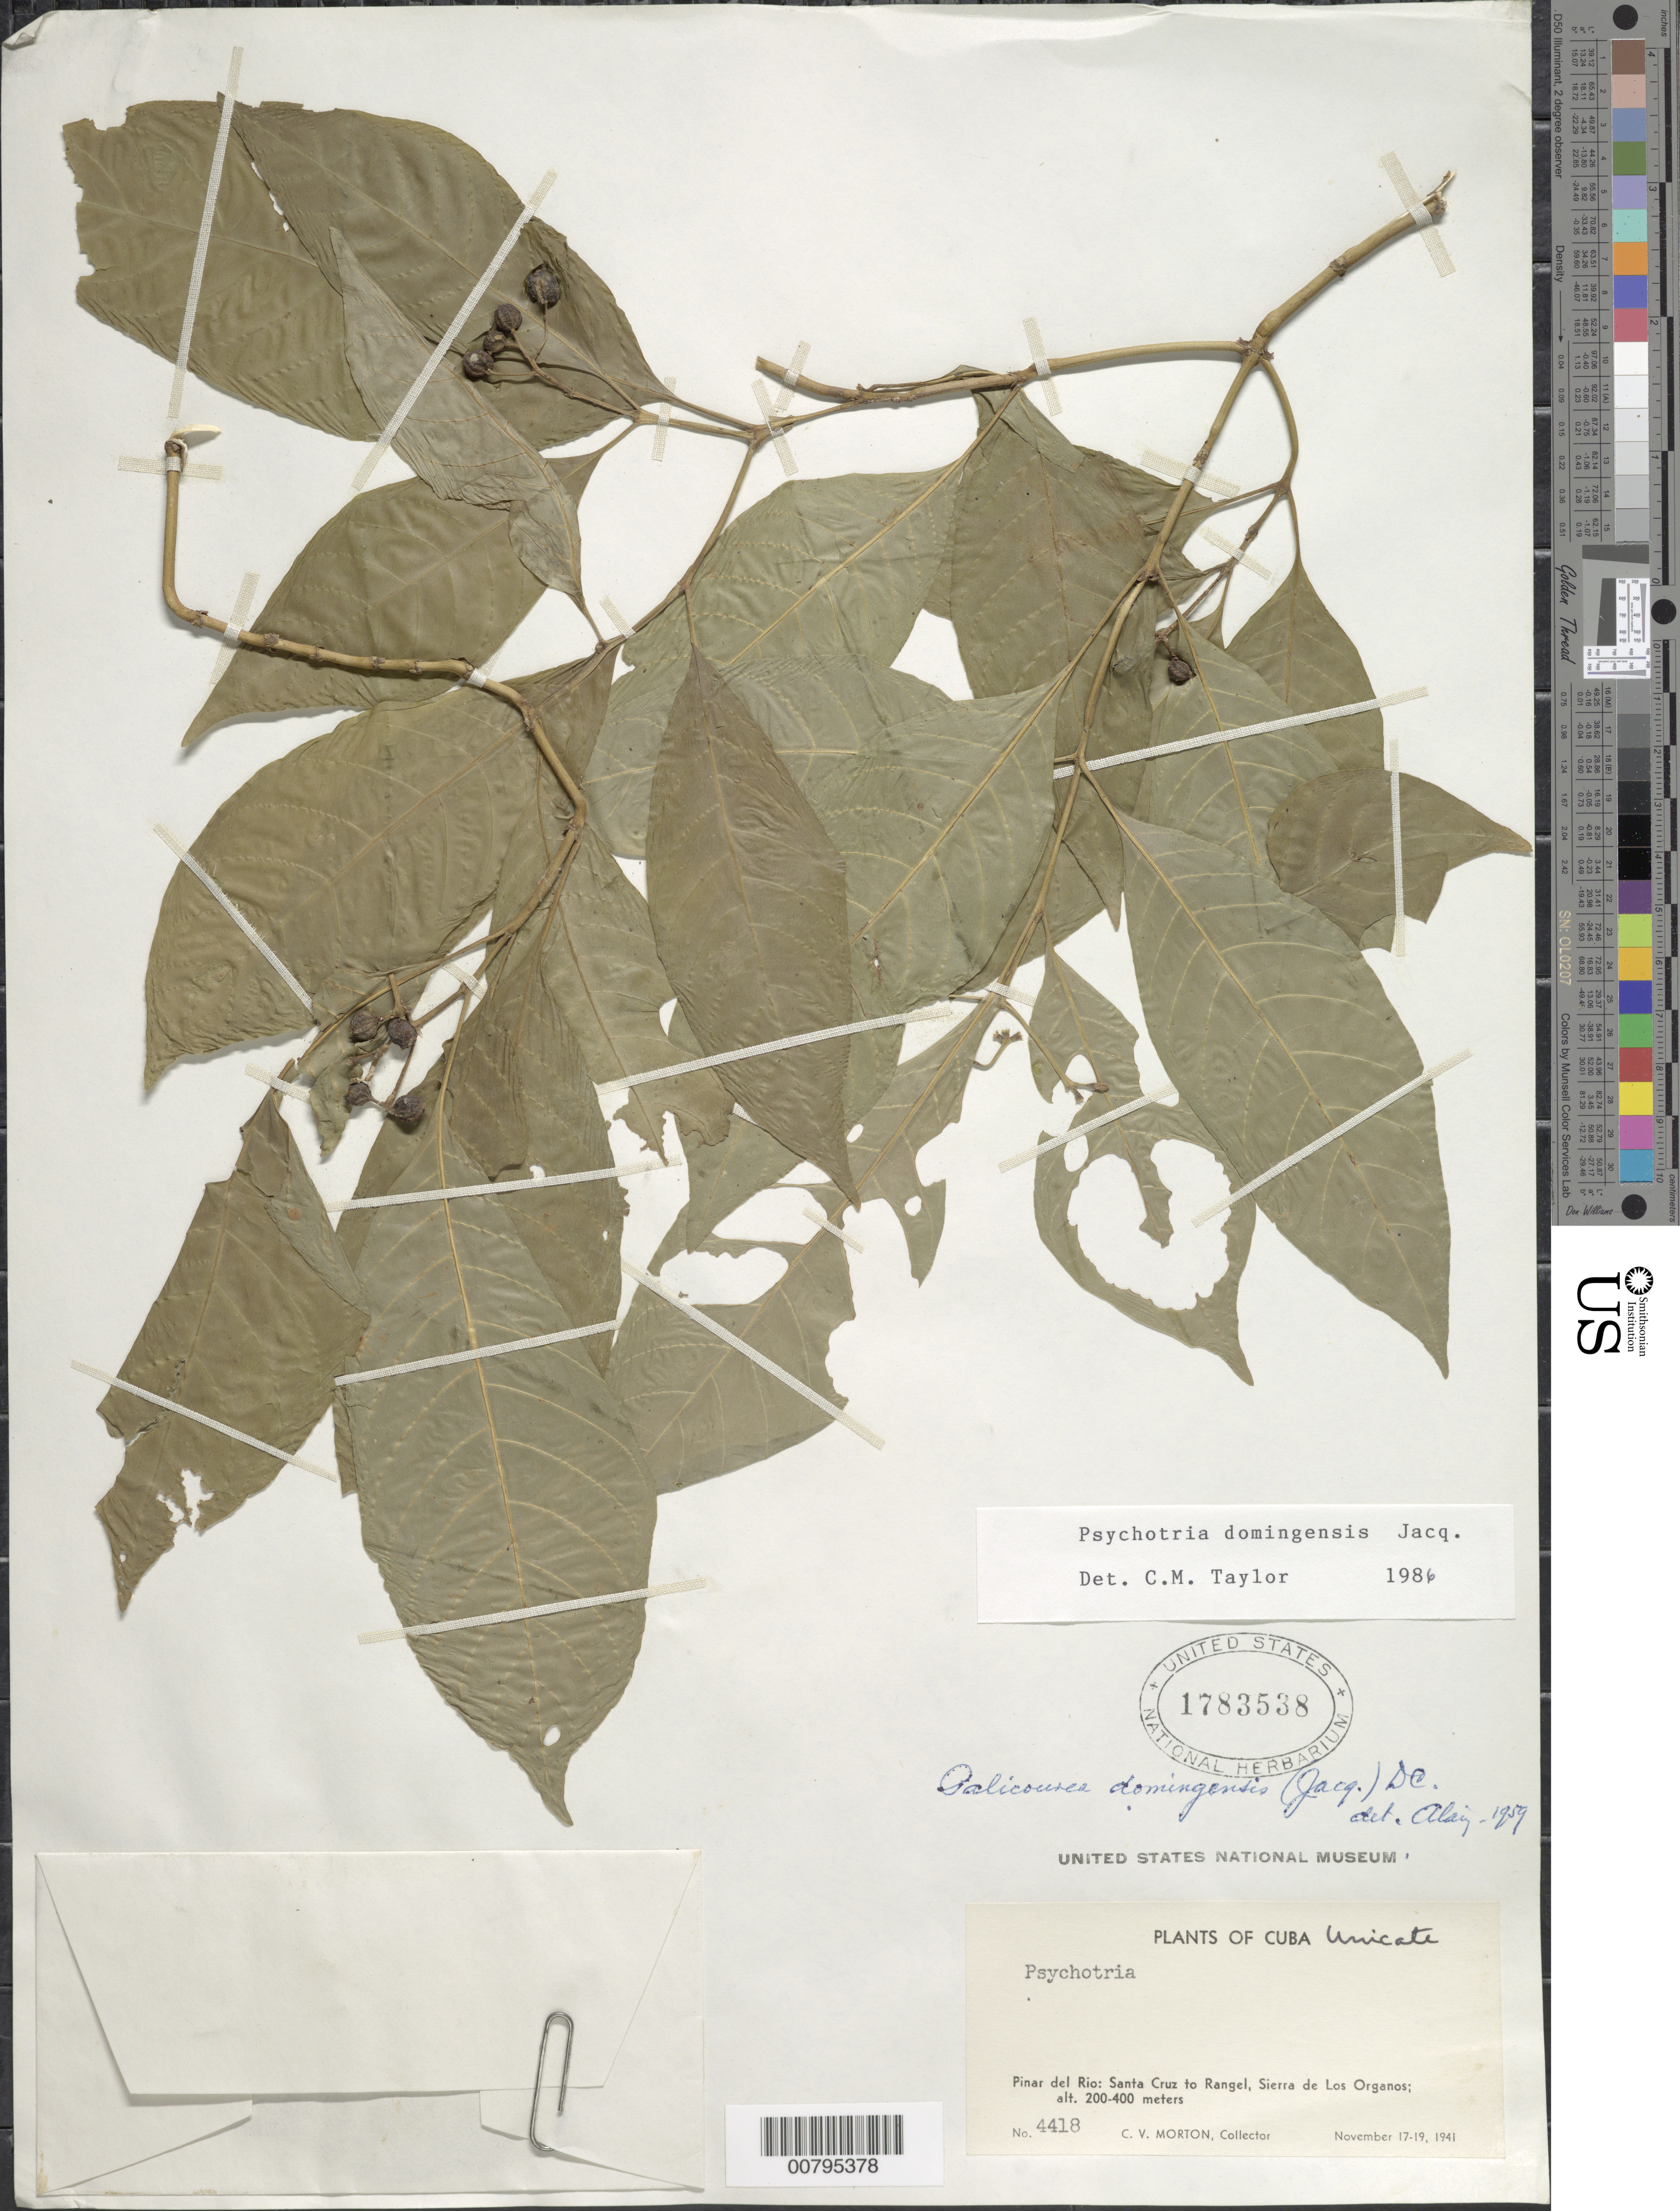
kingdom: Plantae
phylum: Tracheophyta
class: Magnoliopsida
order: Gentianales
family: Rubiaceae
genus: Psychotria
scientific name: Psychotria domingensis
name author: Jacq.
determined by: Taylor, Charlotte M.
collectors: C. V. Morton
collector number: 4418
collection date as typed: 17 Nov 1941 to 19 Nov 1941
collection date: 1941-11-17/1941-11-19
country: Cuba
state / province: Pinar del Río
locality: Santa Cruz to Rangel, Sierra de Los Organos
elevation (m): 200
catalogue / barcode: US 1783538